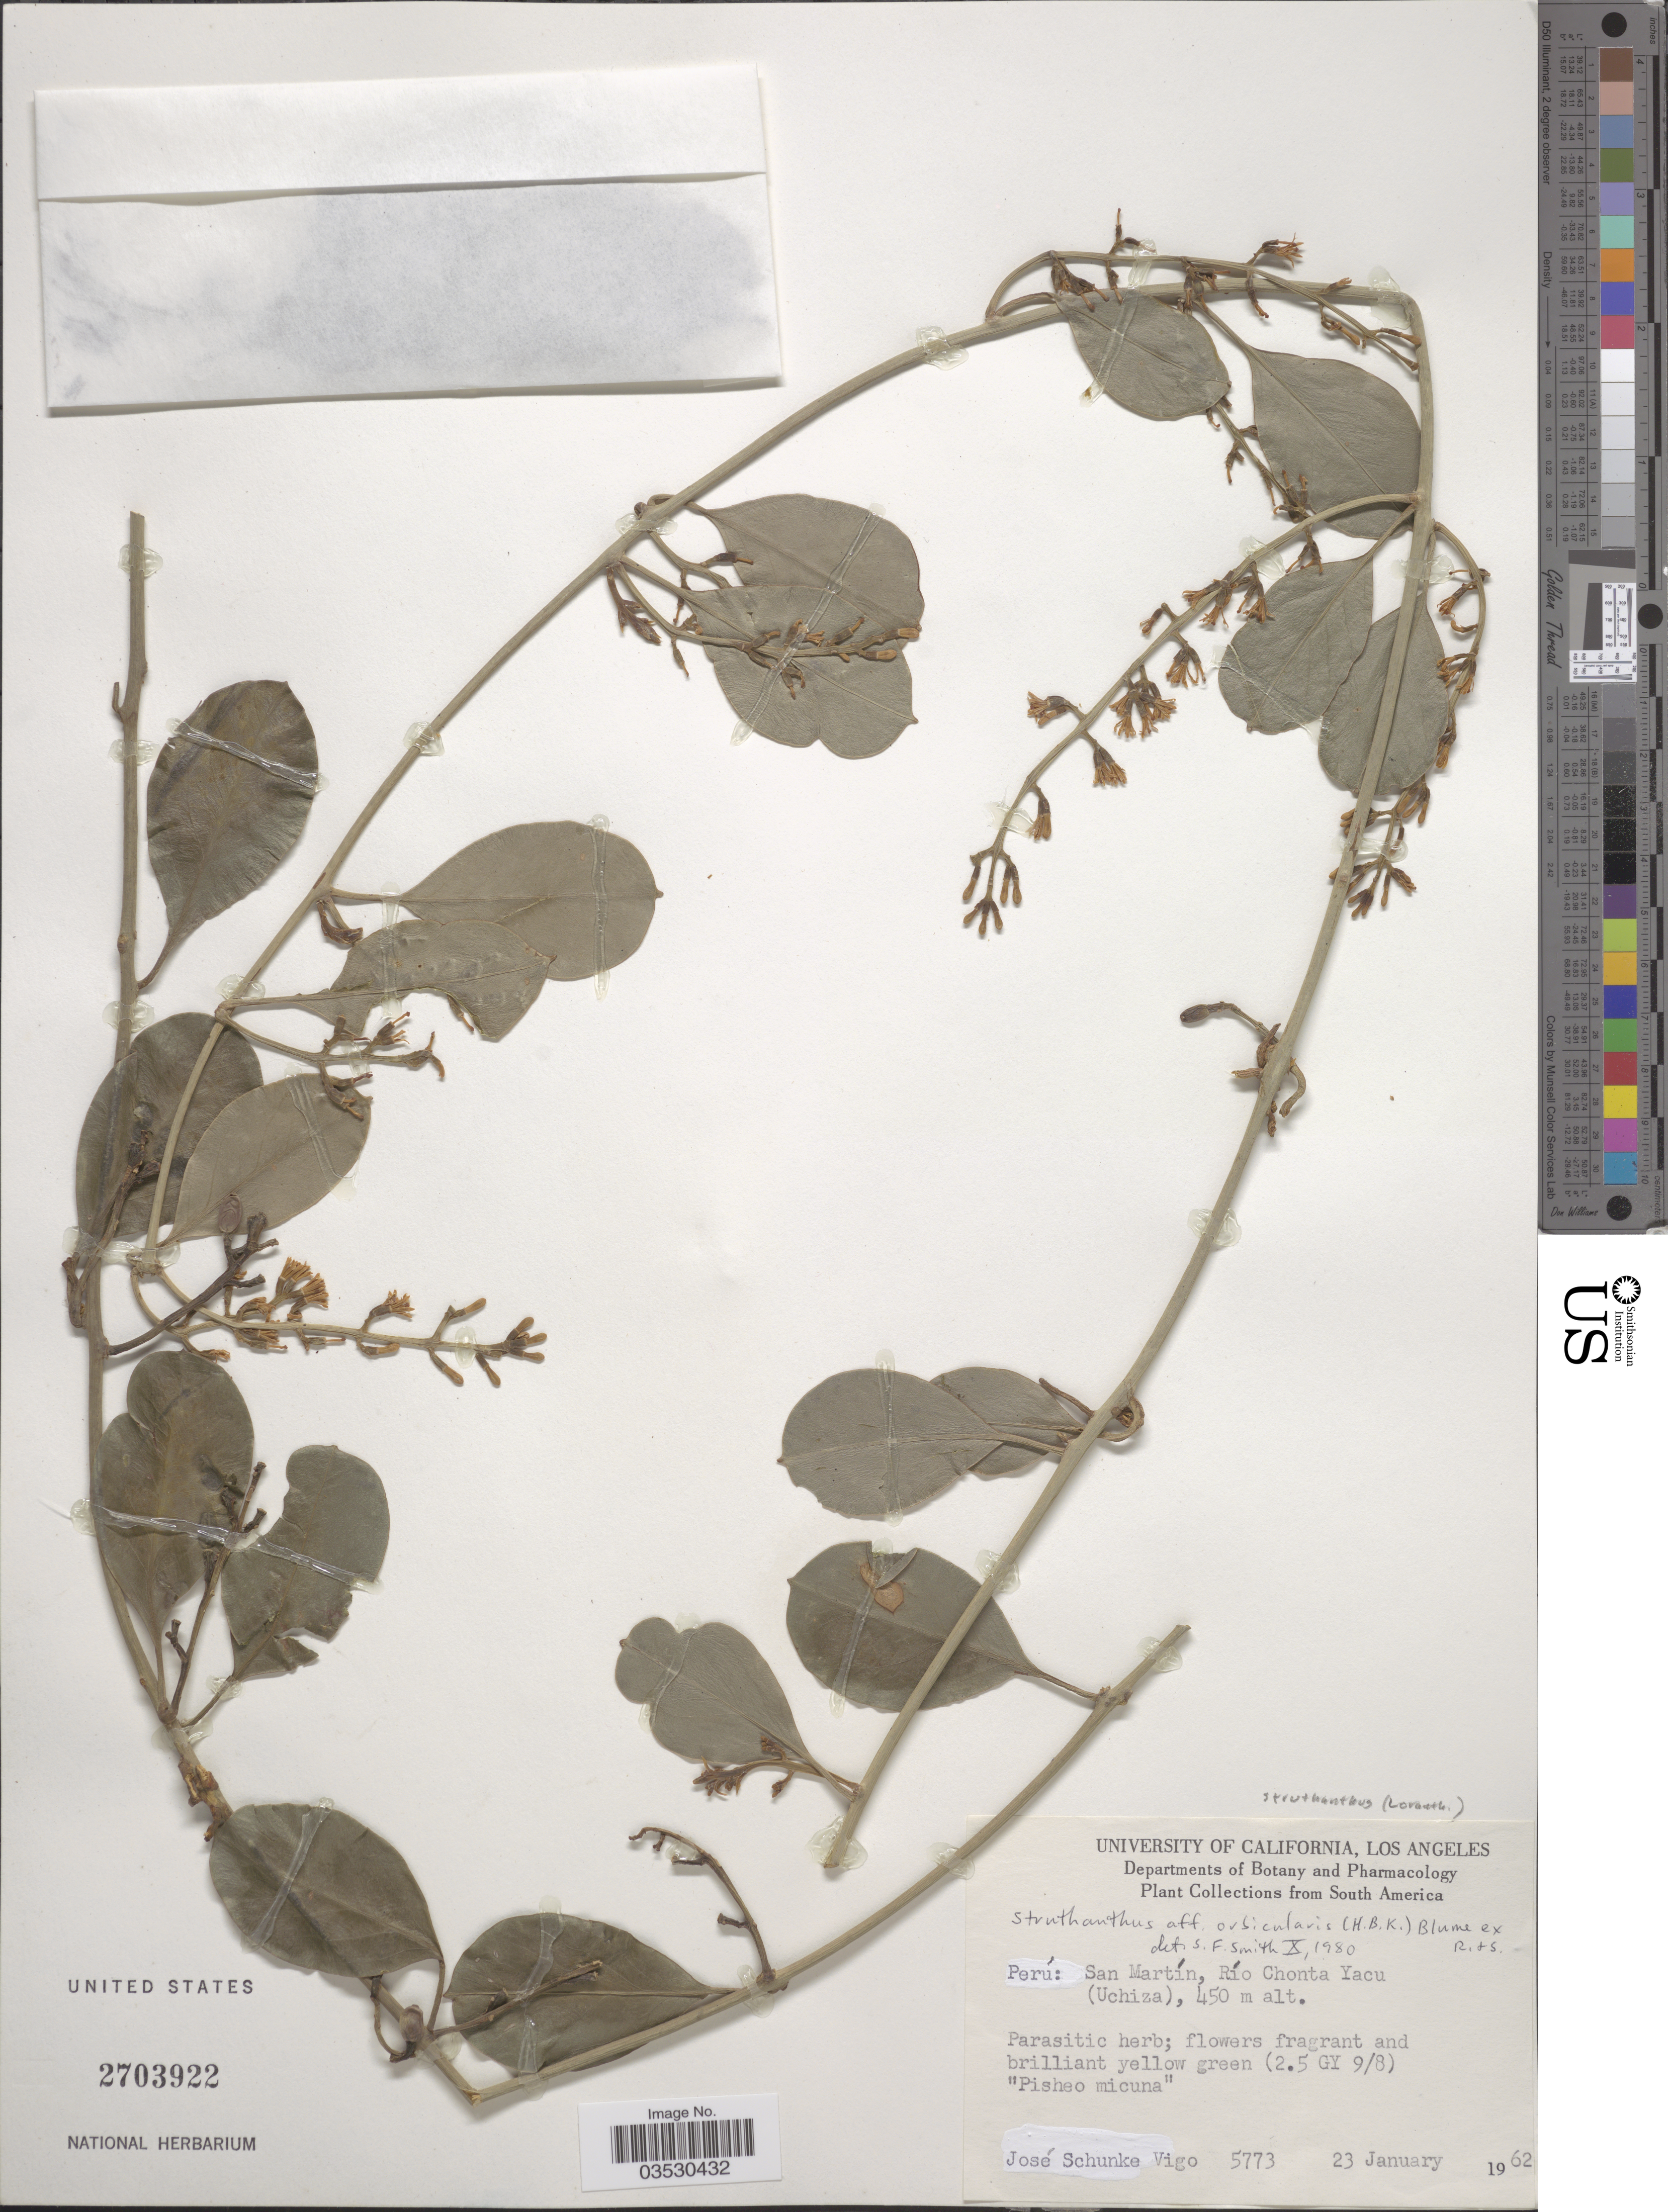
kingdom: Plantae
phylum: Tracheophyta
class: Magnoliopsida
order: Santalales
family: Loranthaceae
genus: Struthanthus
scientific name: Struthanthus orbicularis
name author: (Kunth) Blume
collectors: J. Schunke Vigo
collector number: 5773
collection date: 1962-01-23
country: Peru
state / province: San Martín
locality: Río Chonta Yacu (Uchiza).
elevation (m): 450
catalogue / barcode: US 2703922